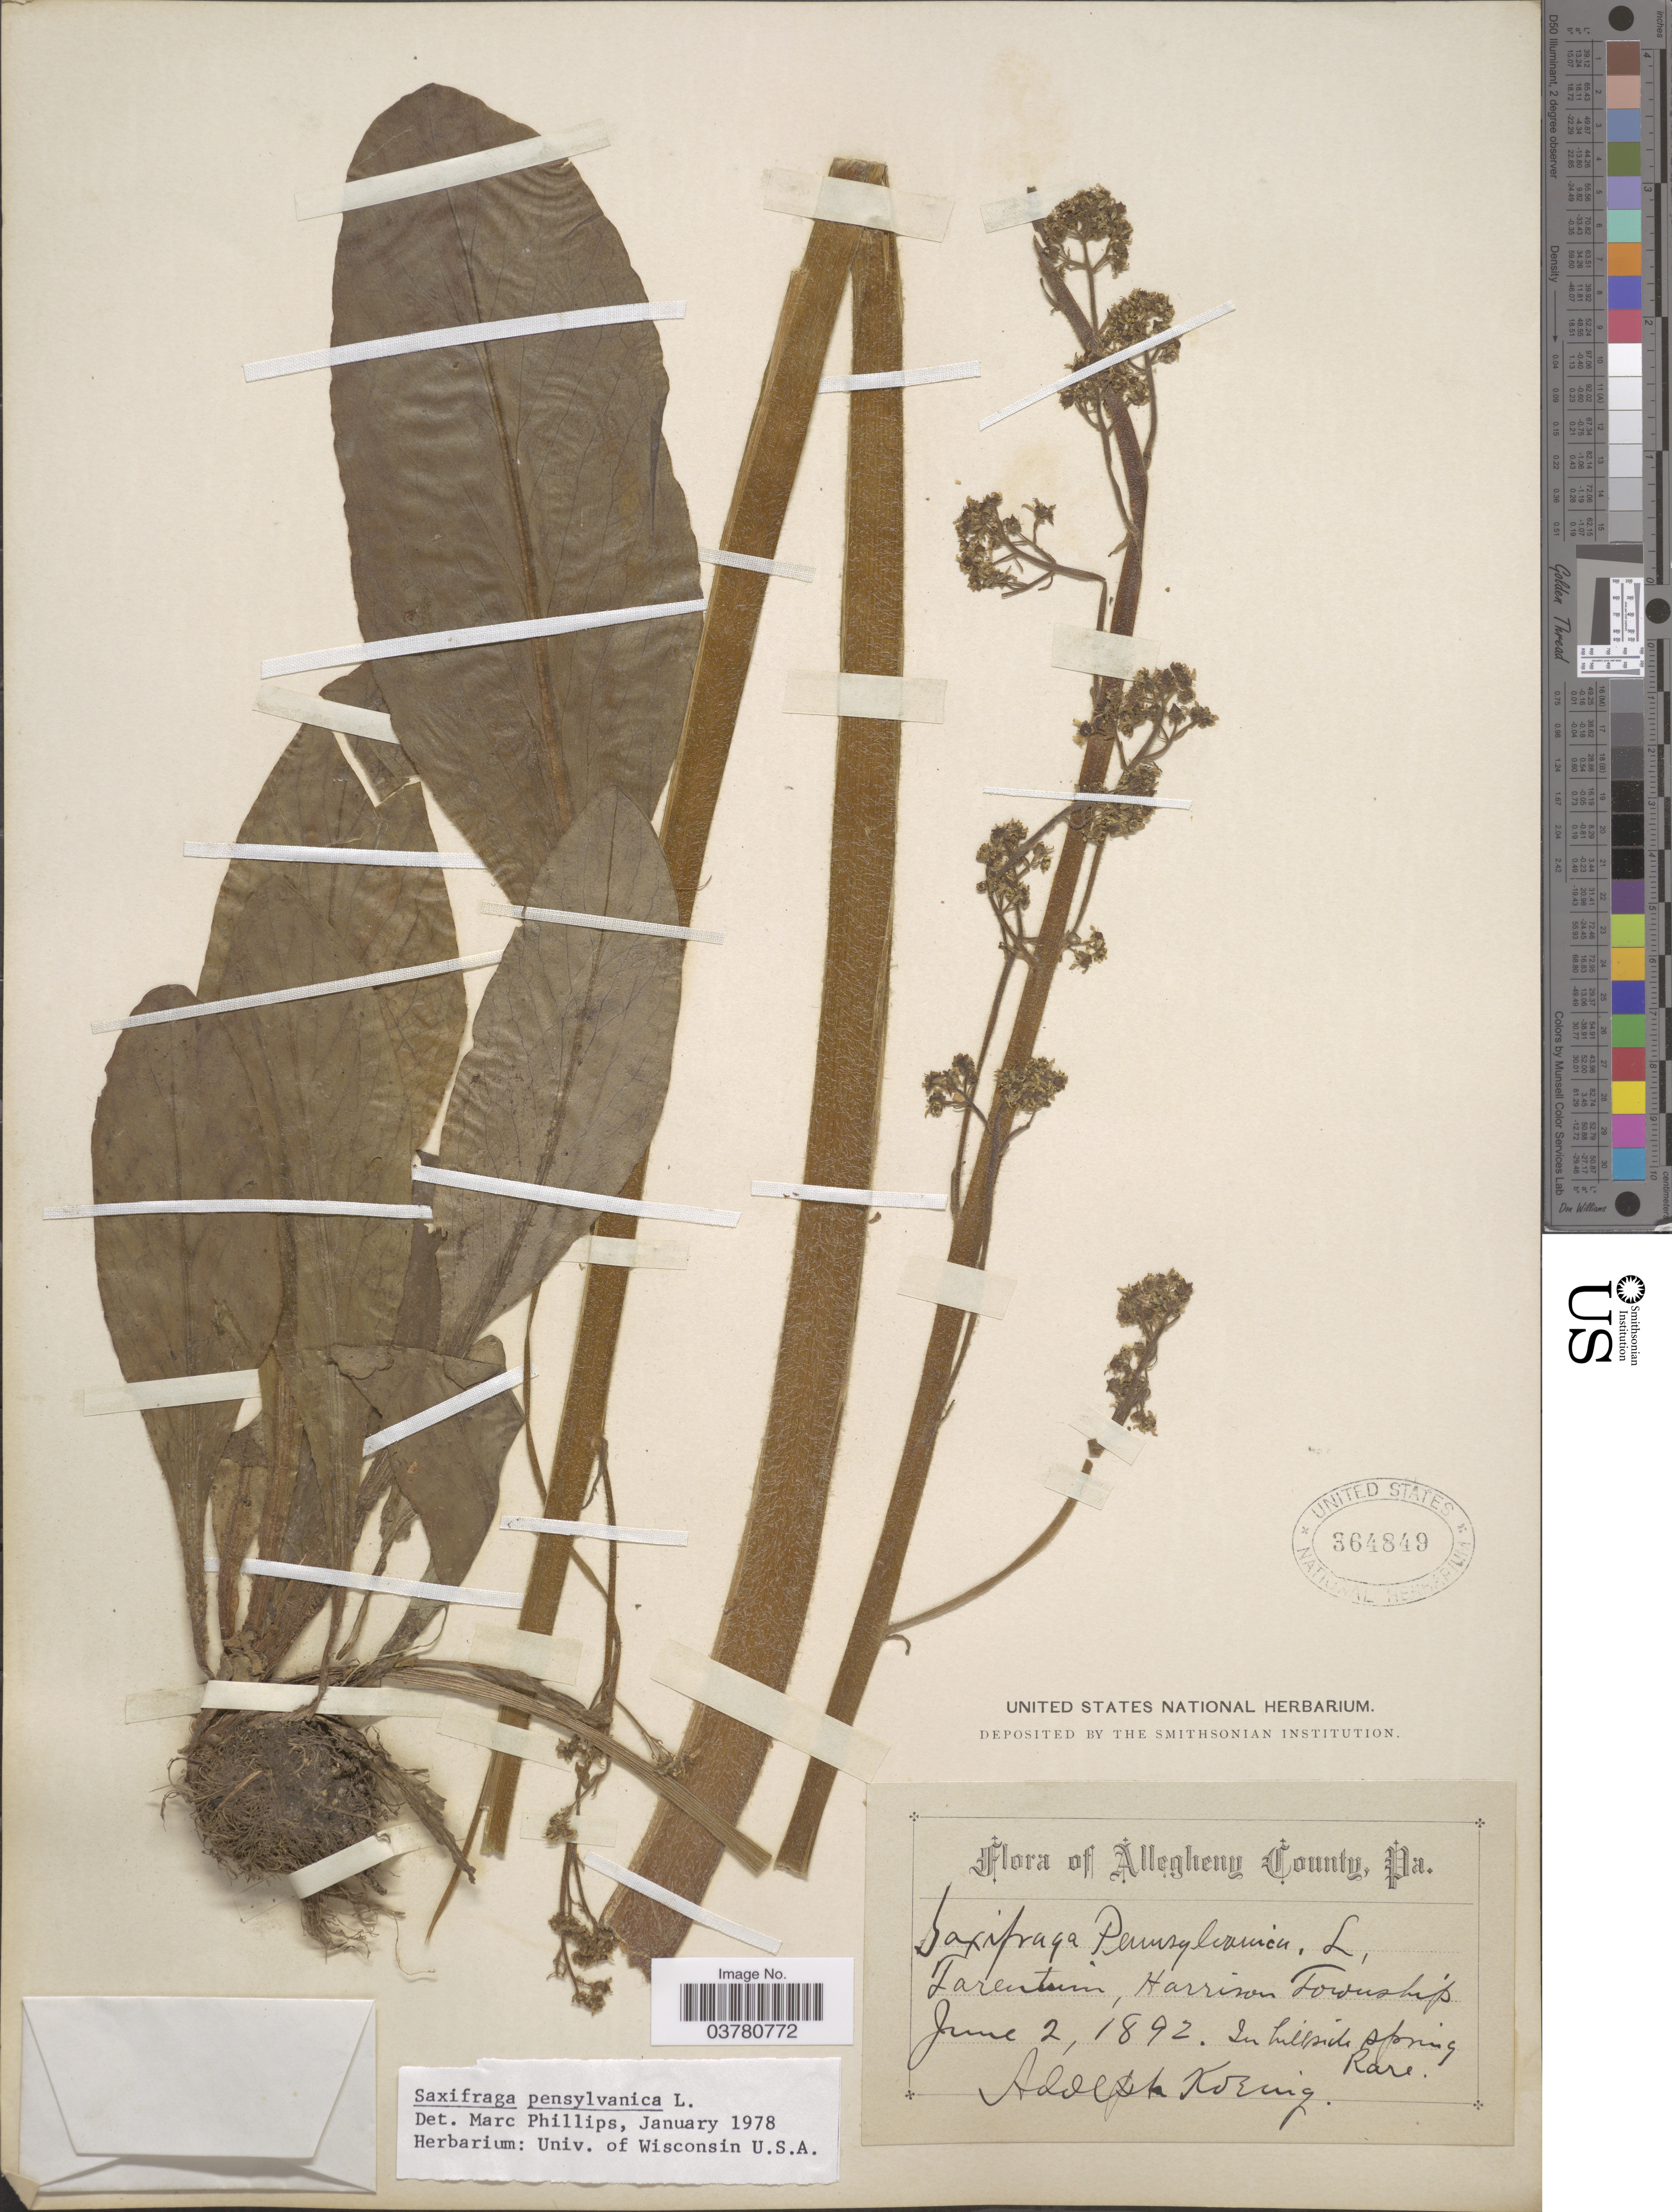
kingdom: Plantae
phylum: Tracheophyta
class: Magnoliopsida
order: Saxifragales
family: Saxifragaceae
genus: Micranthes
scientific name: Micranthes pensylvanica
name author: (L.) Haw.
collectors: A. Koenig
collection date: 1892-06-02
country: United States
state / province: Pennsylvania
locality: Alleghy County. Tarentum, Harrison Township. In hillside spring.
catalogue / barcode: US 364849